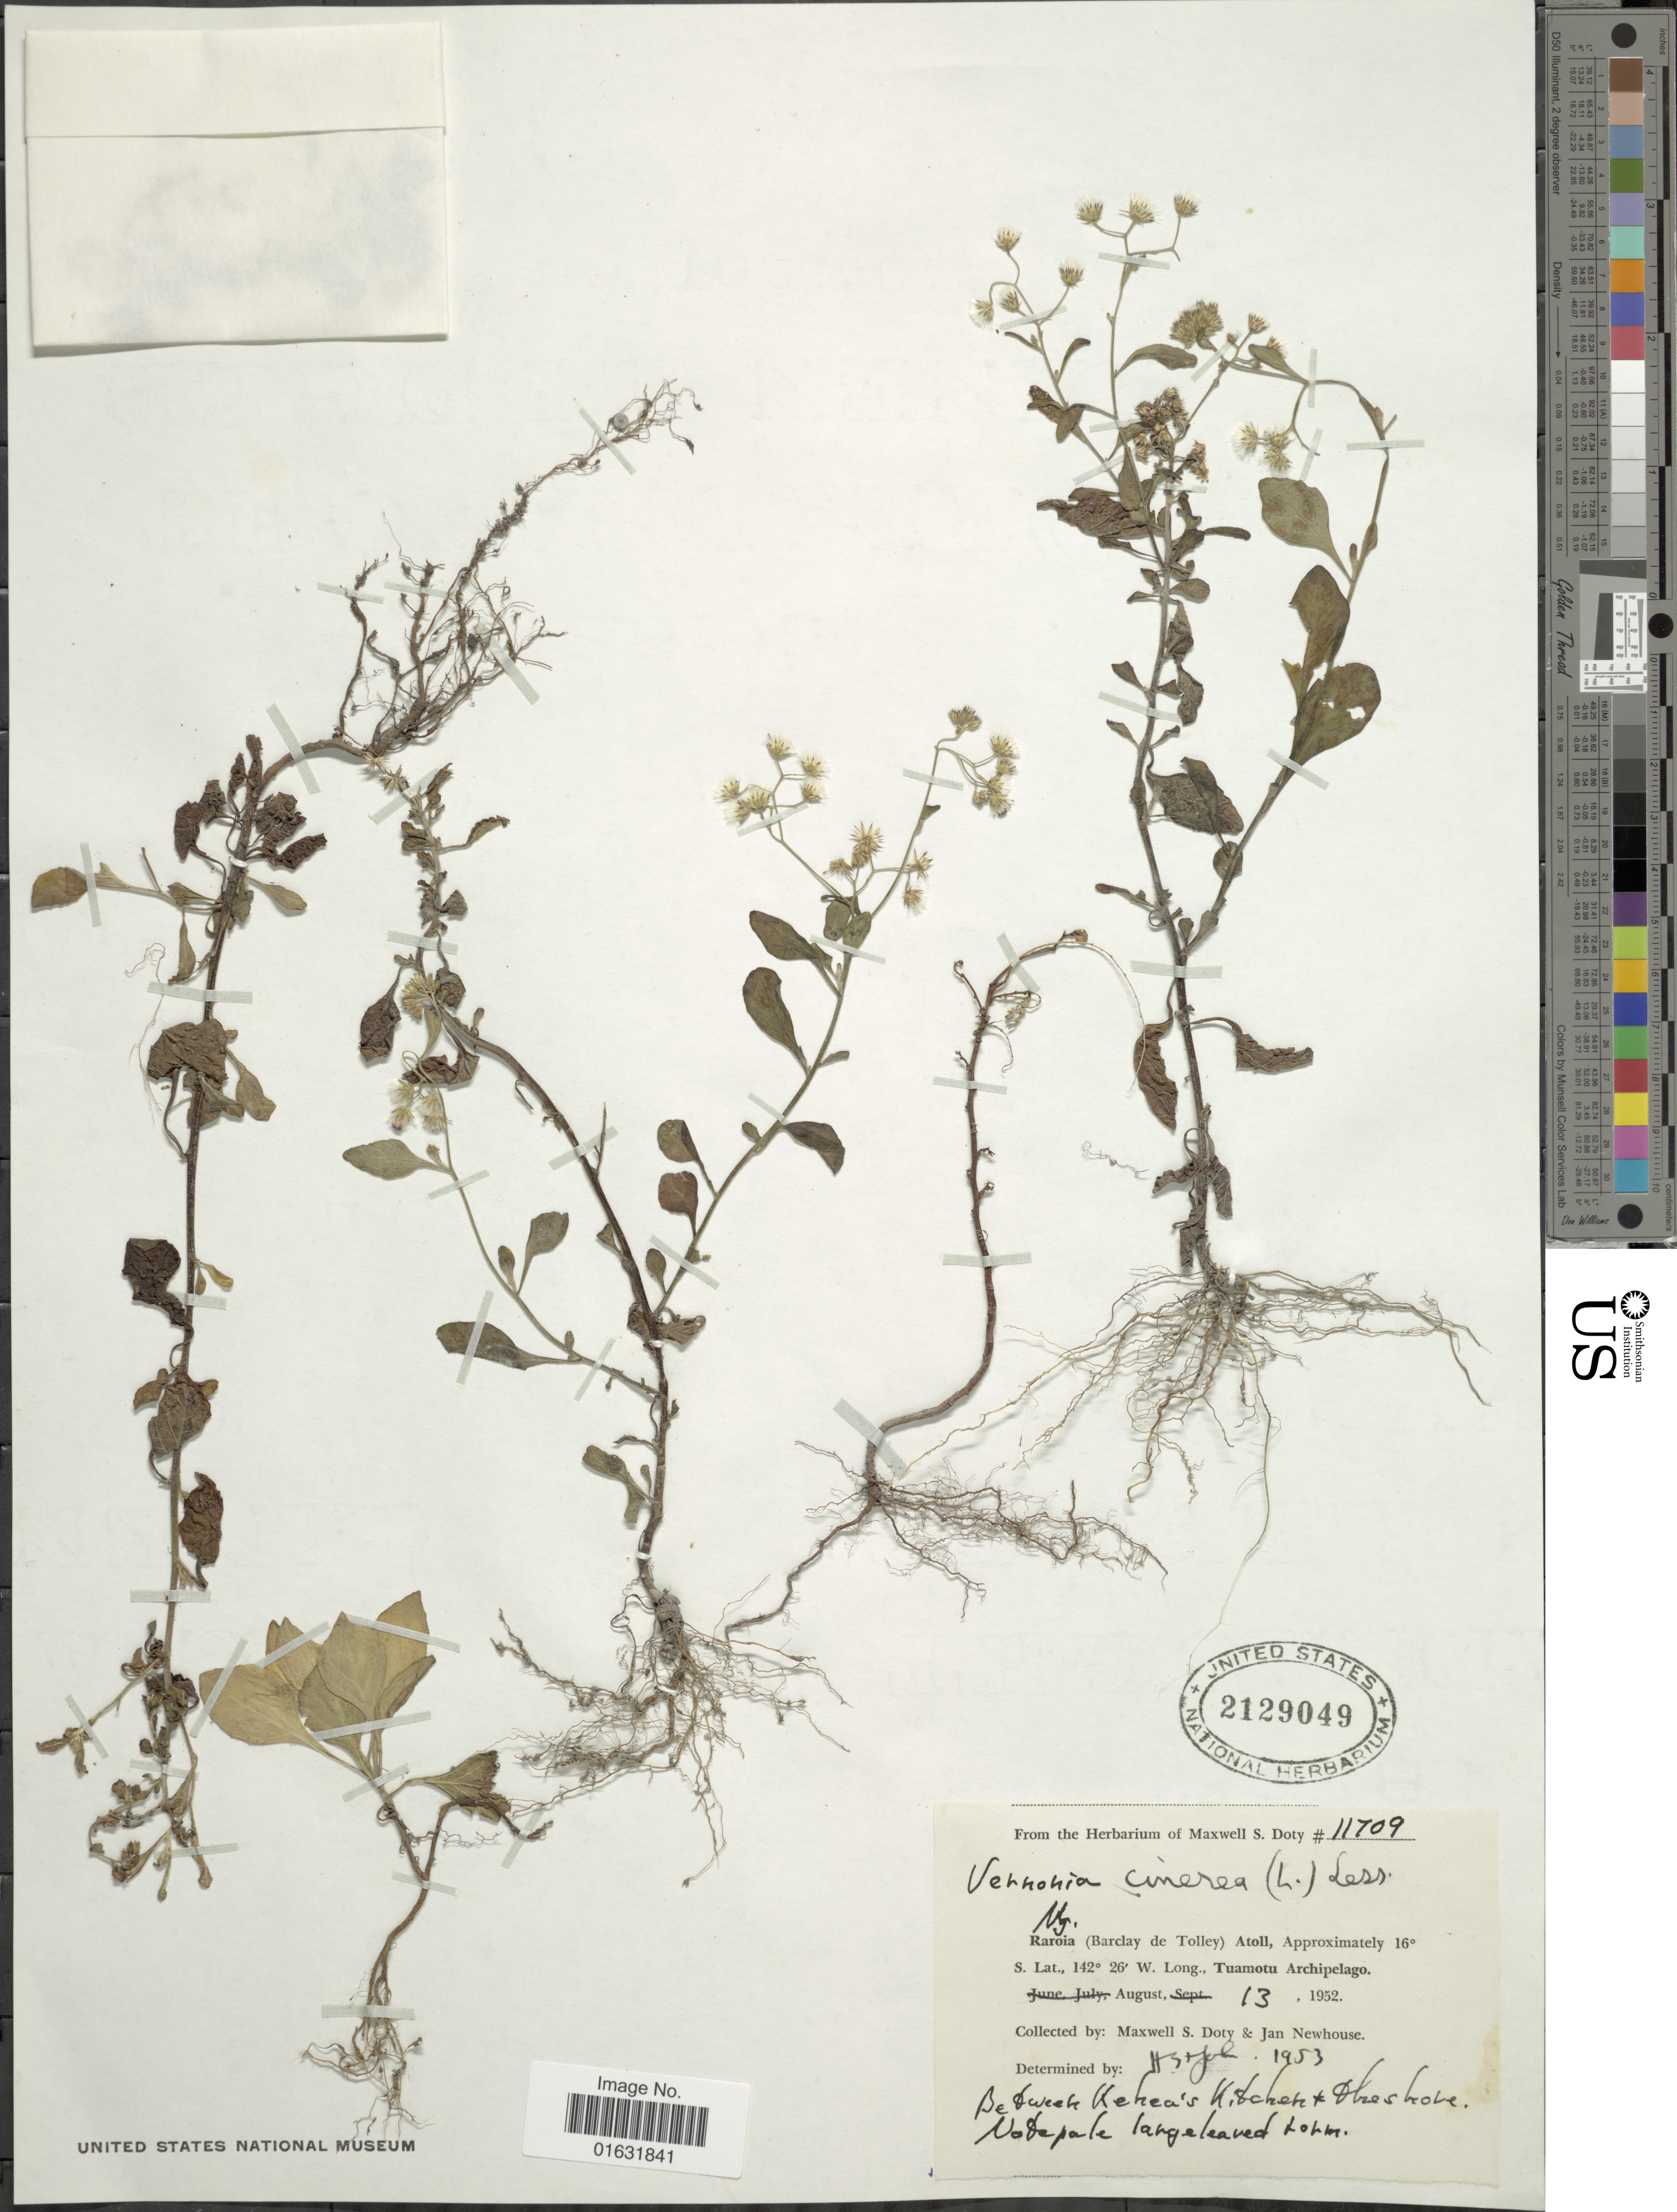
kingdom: Plantae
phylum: Tracheophyta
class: Magnoliopsida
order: Asterales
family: Asteraceae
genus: Cyanthillium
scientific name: Cyanthillium cinereum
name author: (L.) H. Rob.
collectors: M. S. Doty & W. J. Newhouse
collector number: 11709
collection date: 1952-08-13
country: French Polynesia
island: Raroia [Barclay de Tolley] Atoll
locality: Raroia (Barclay deTolley) Atoll, Tuamotu Archipelago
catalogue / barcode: US 2129049